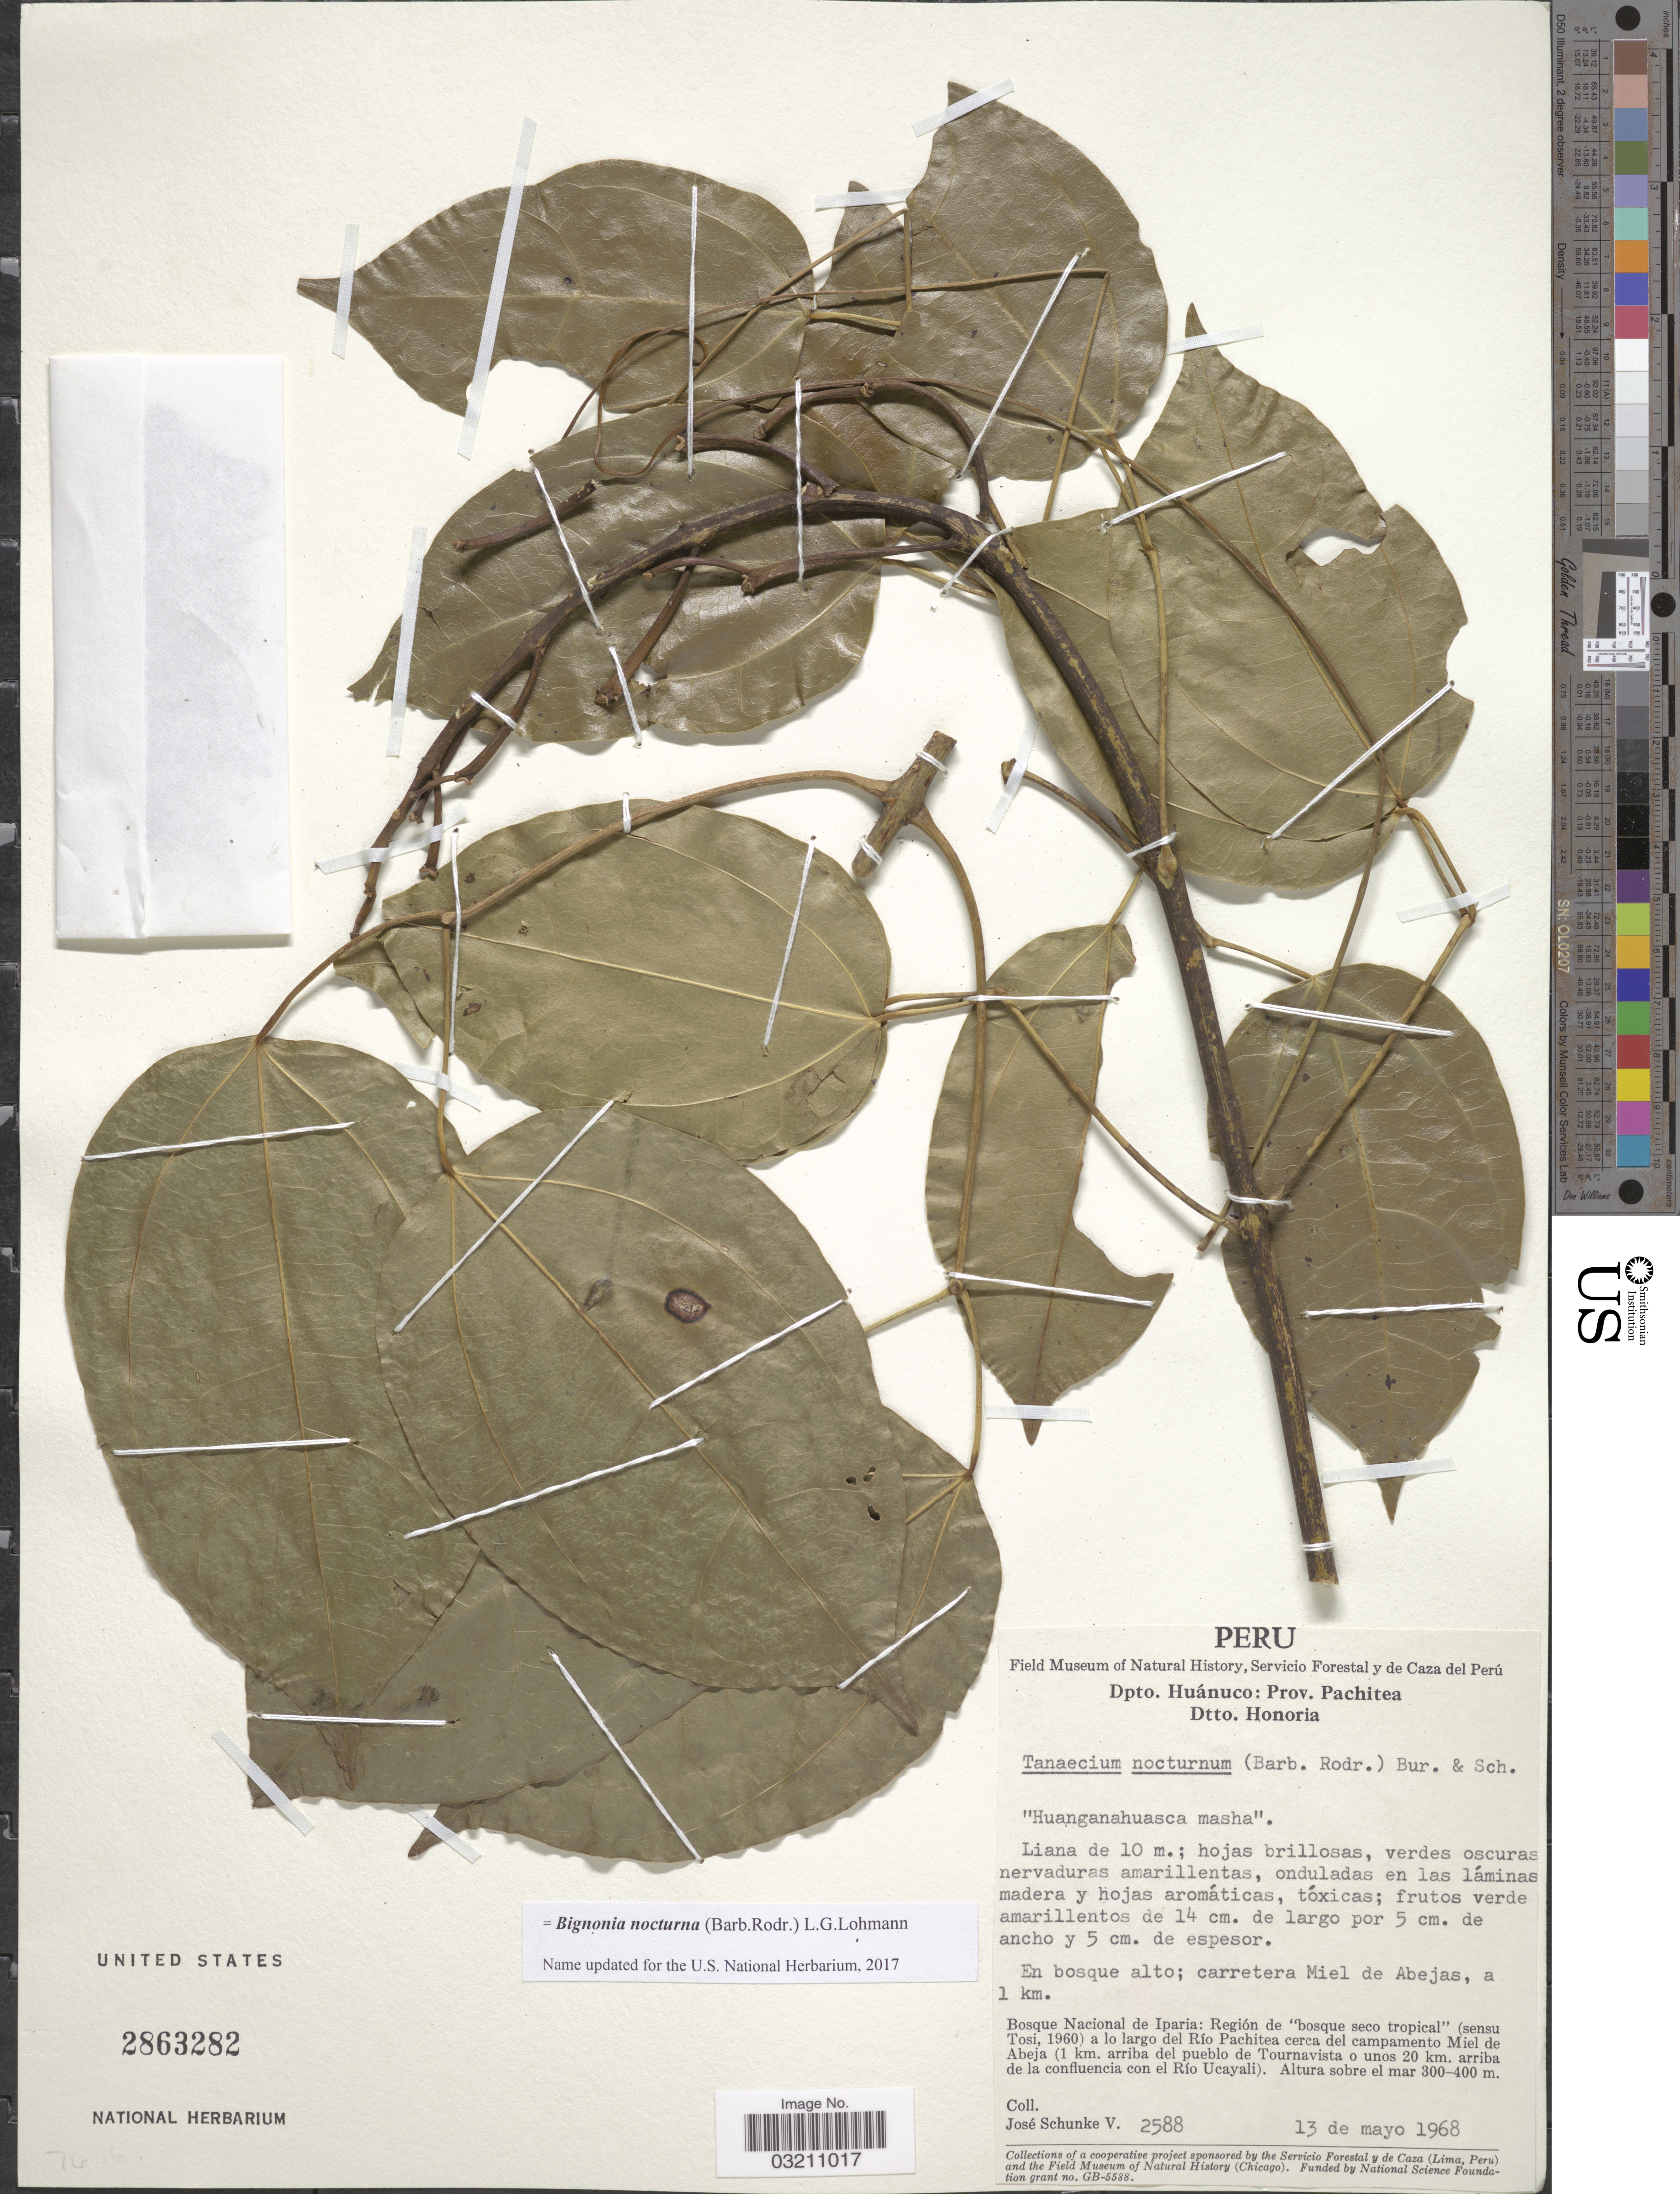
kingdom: Plantae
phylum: Tracheophyta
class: Magnoliopsida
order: Lamiales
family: Bignoniaceae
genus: Bignonia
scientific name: Bignonia nocturna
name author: (Barb. Rodr.) L.G. Lohmann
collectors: J. Schunke Vigo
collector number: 2588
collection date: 1968-05-13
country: Peru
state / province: Huánuco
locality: Dpto. Huánuco: Prov. Pachitea. Dtto Honoria. En bosque alto; carretera Miel de Abejas, a 1 km. Bosque Nacional de Iparia: Región de "bosque seco tropical" a lo largo del Río Pachitea cerca del campamento Miel de Abeja (1 km. arriba del pueblo de Tournavista o unos 20 km. arriba de la confluencia con el Río Ucayali).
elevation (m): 300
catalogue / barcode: US 2863282